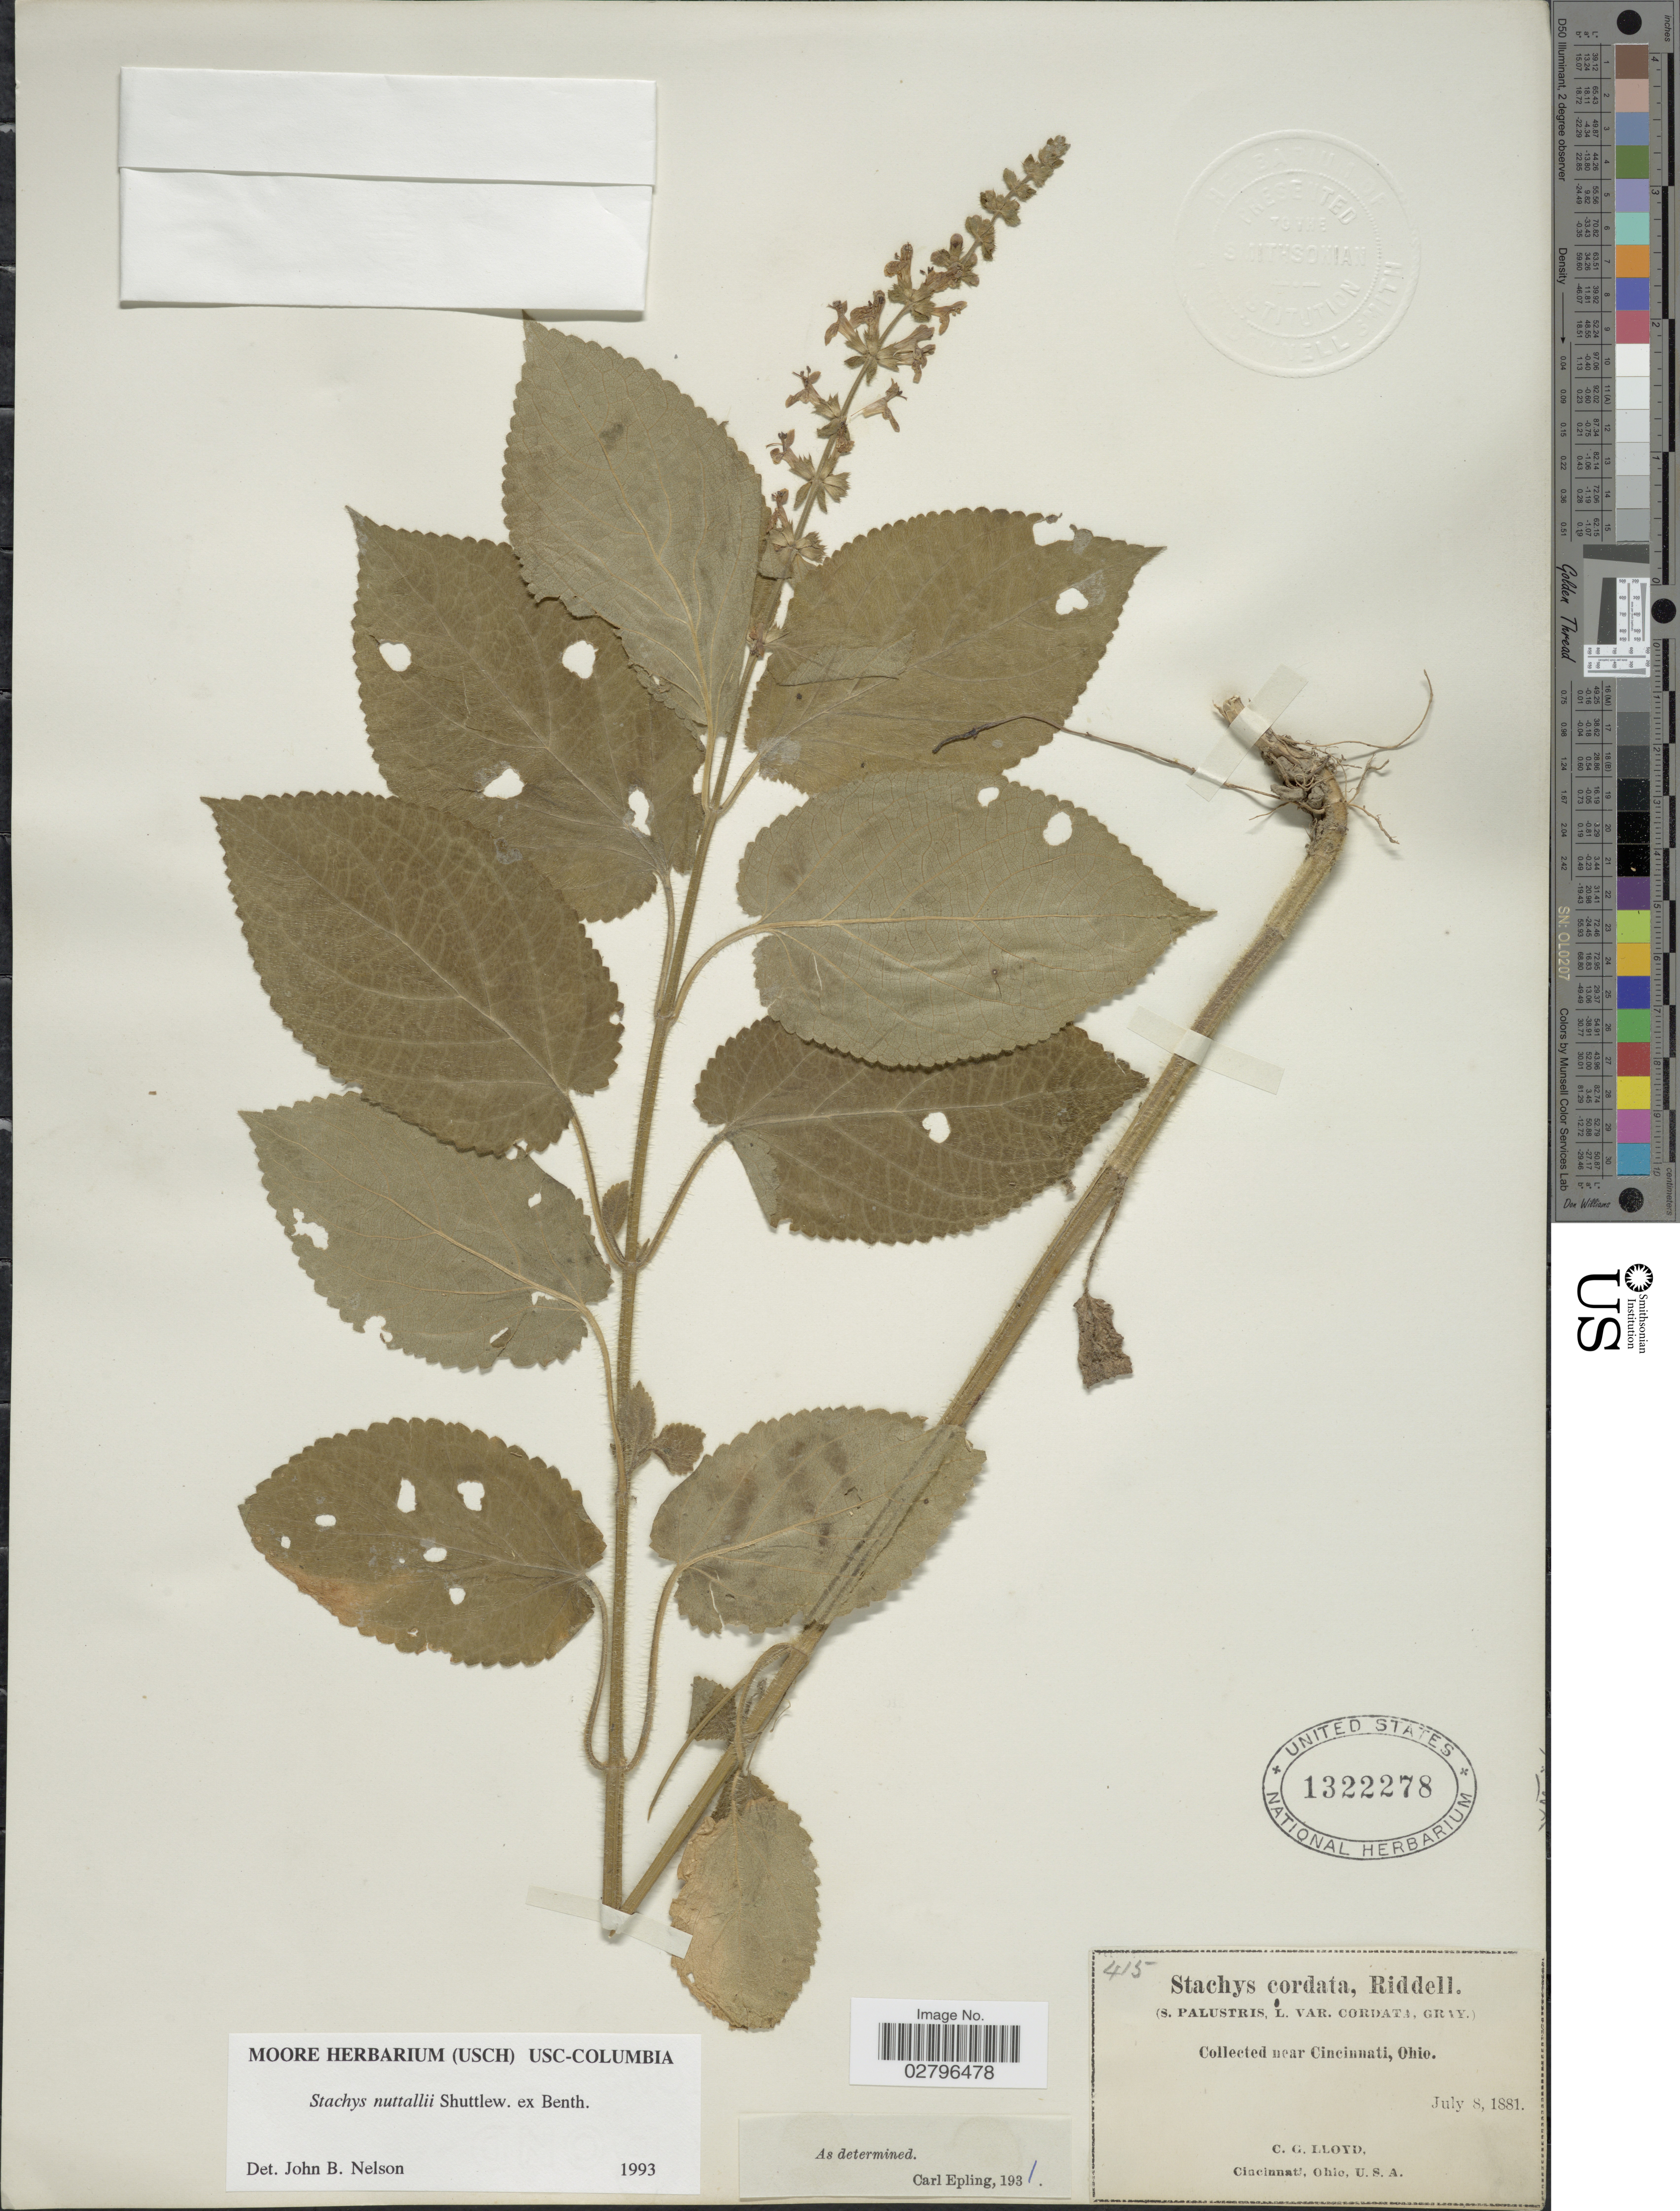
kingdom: Plantae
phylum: Tracheophyta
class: Magnoliopsida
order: Lamiales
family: Lamiaceae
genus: Stachys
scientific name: Stachys nuttallii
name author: Shuttlew. ex Benth.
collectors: C. G. Lloyd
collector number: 415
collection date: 1881-07-08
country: United States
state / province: Ohio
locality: Near Cincinnati.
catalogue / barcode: US 1322278